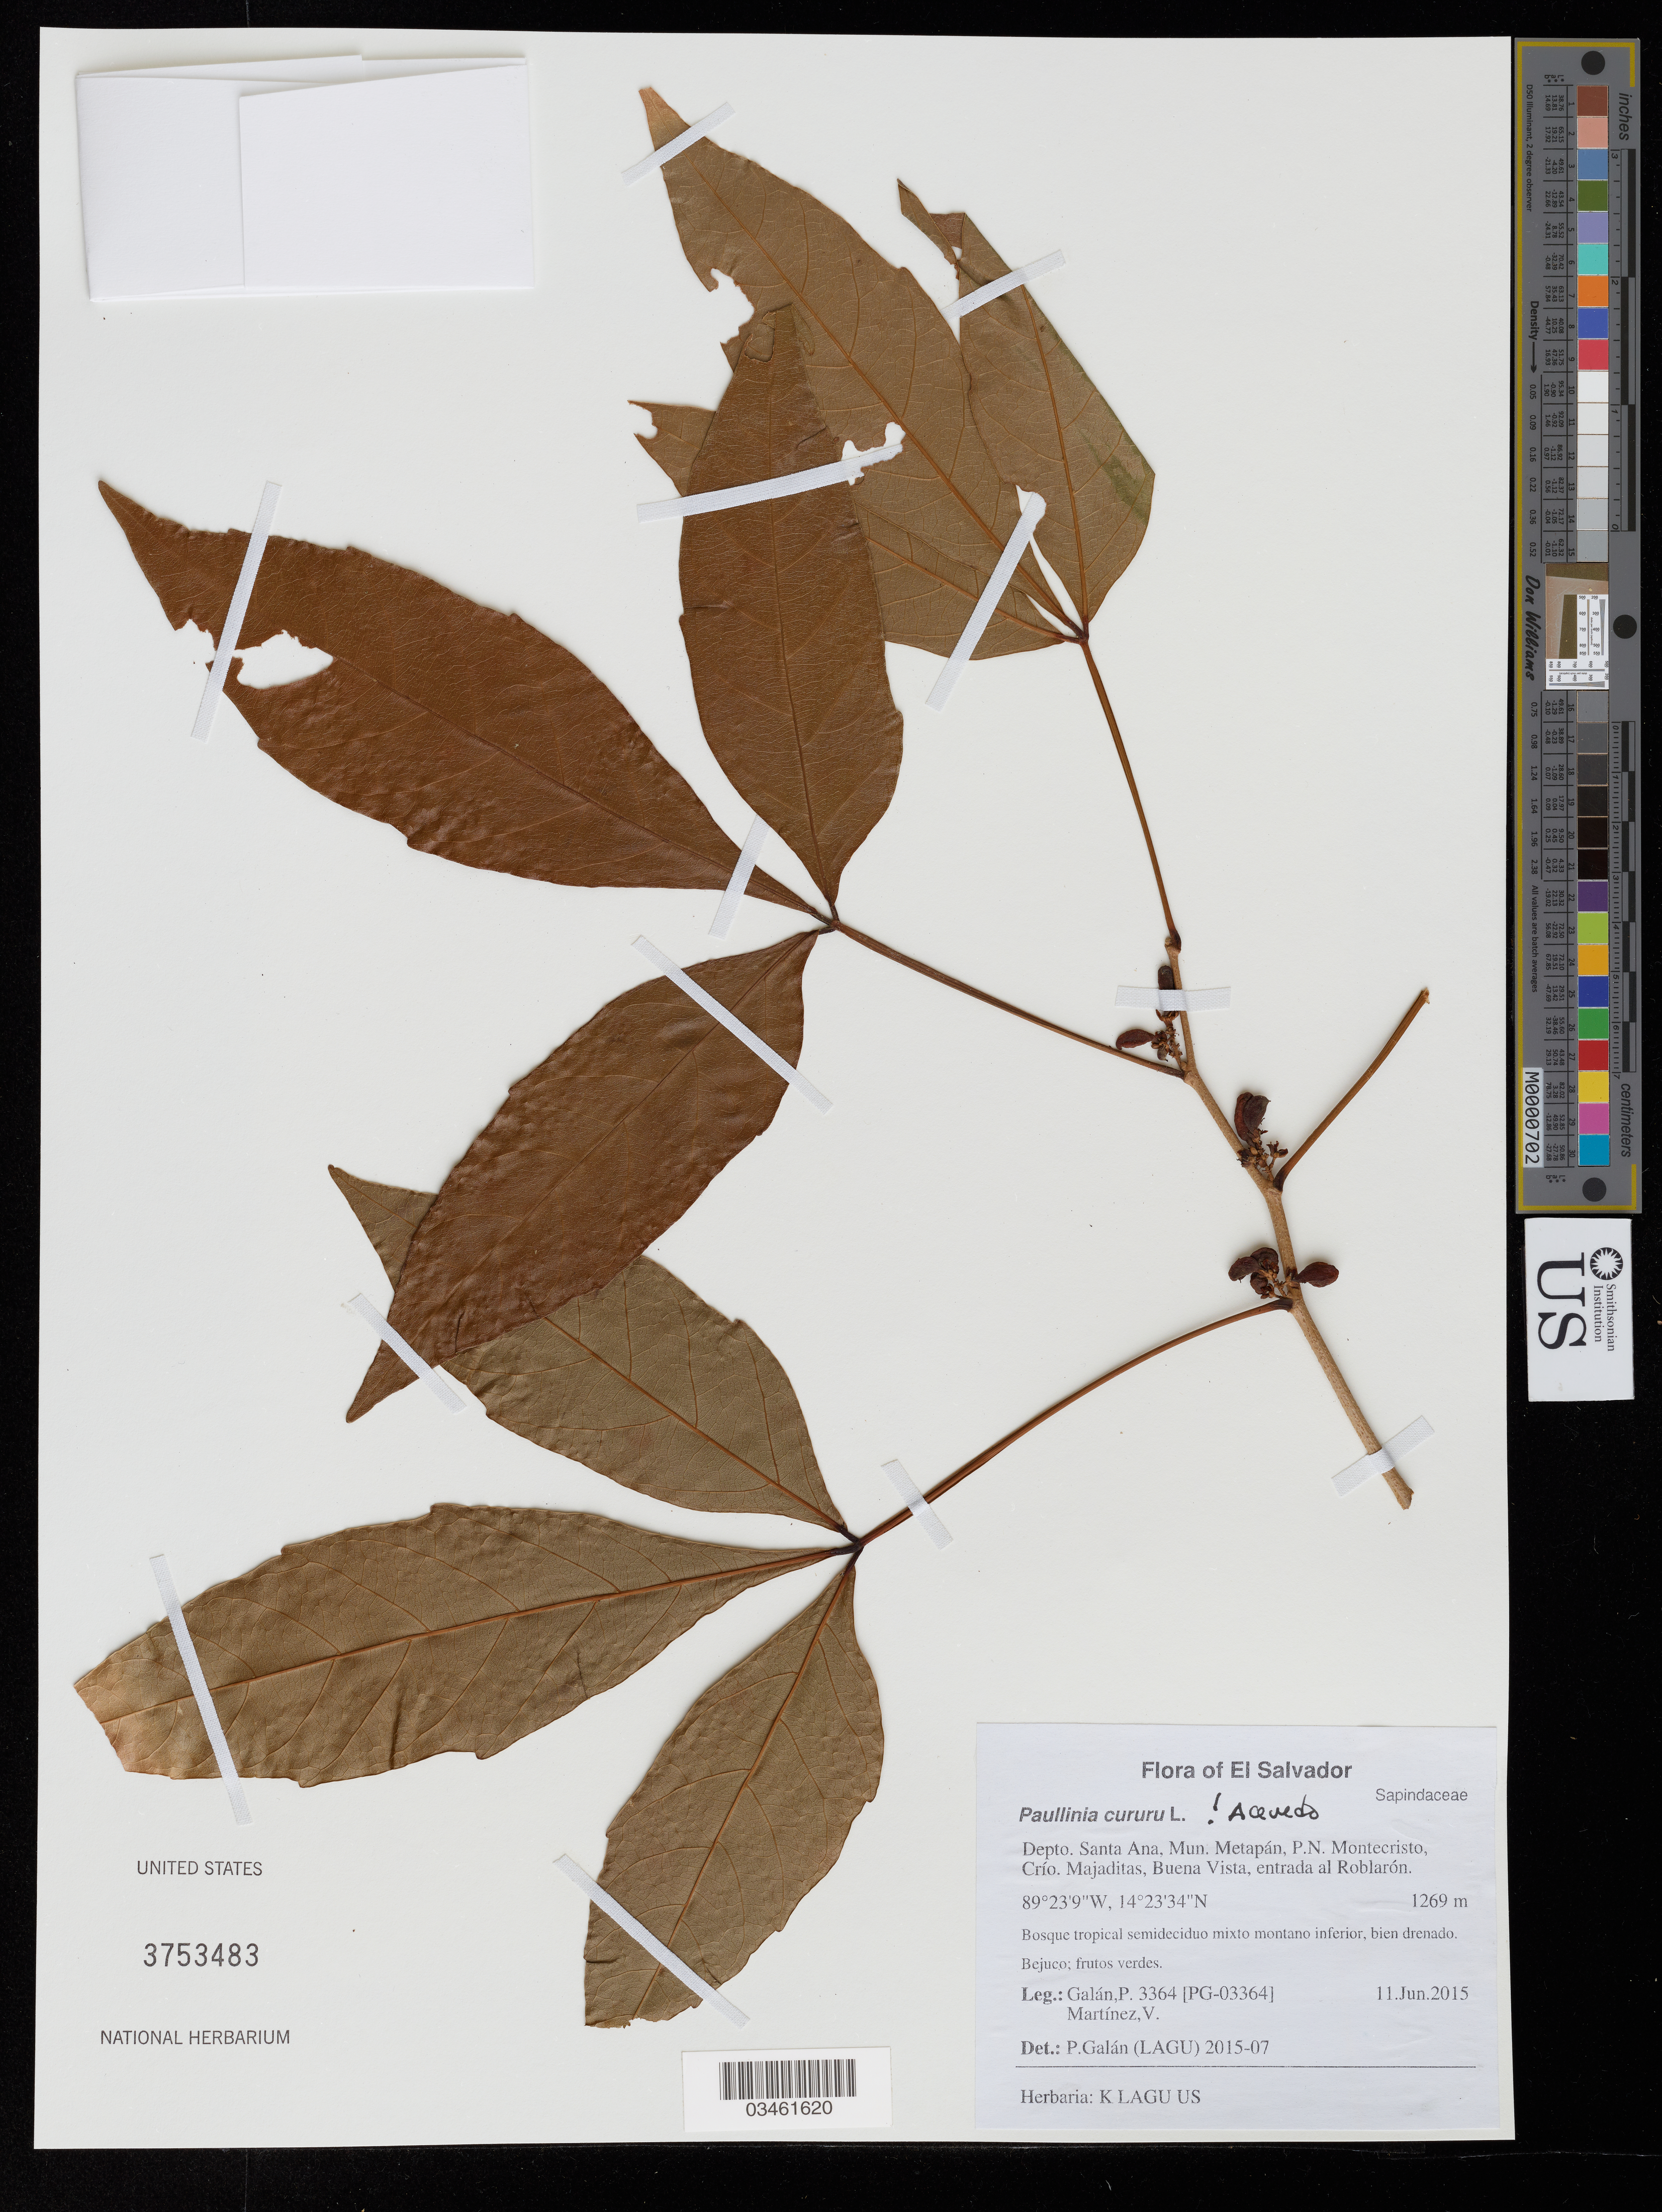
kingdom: Plantae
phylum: Tracheophyta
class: Magnoliopsida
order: Sapindales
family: Sapindaceae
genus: Paullinia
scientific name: Paullinia cururu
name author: L.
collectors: P. Galan & V. Martinez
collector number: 3364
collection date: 2015-06-11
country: El Salvador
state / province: Santa Ana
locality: Depto. Santa Ana, Mun. Metapán, P.N. Montecristo, Crío. Majaditas, Buena Vista, entrada al Roblarón.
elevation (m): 1269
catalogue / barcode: US 3753483